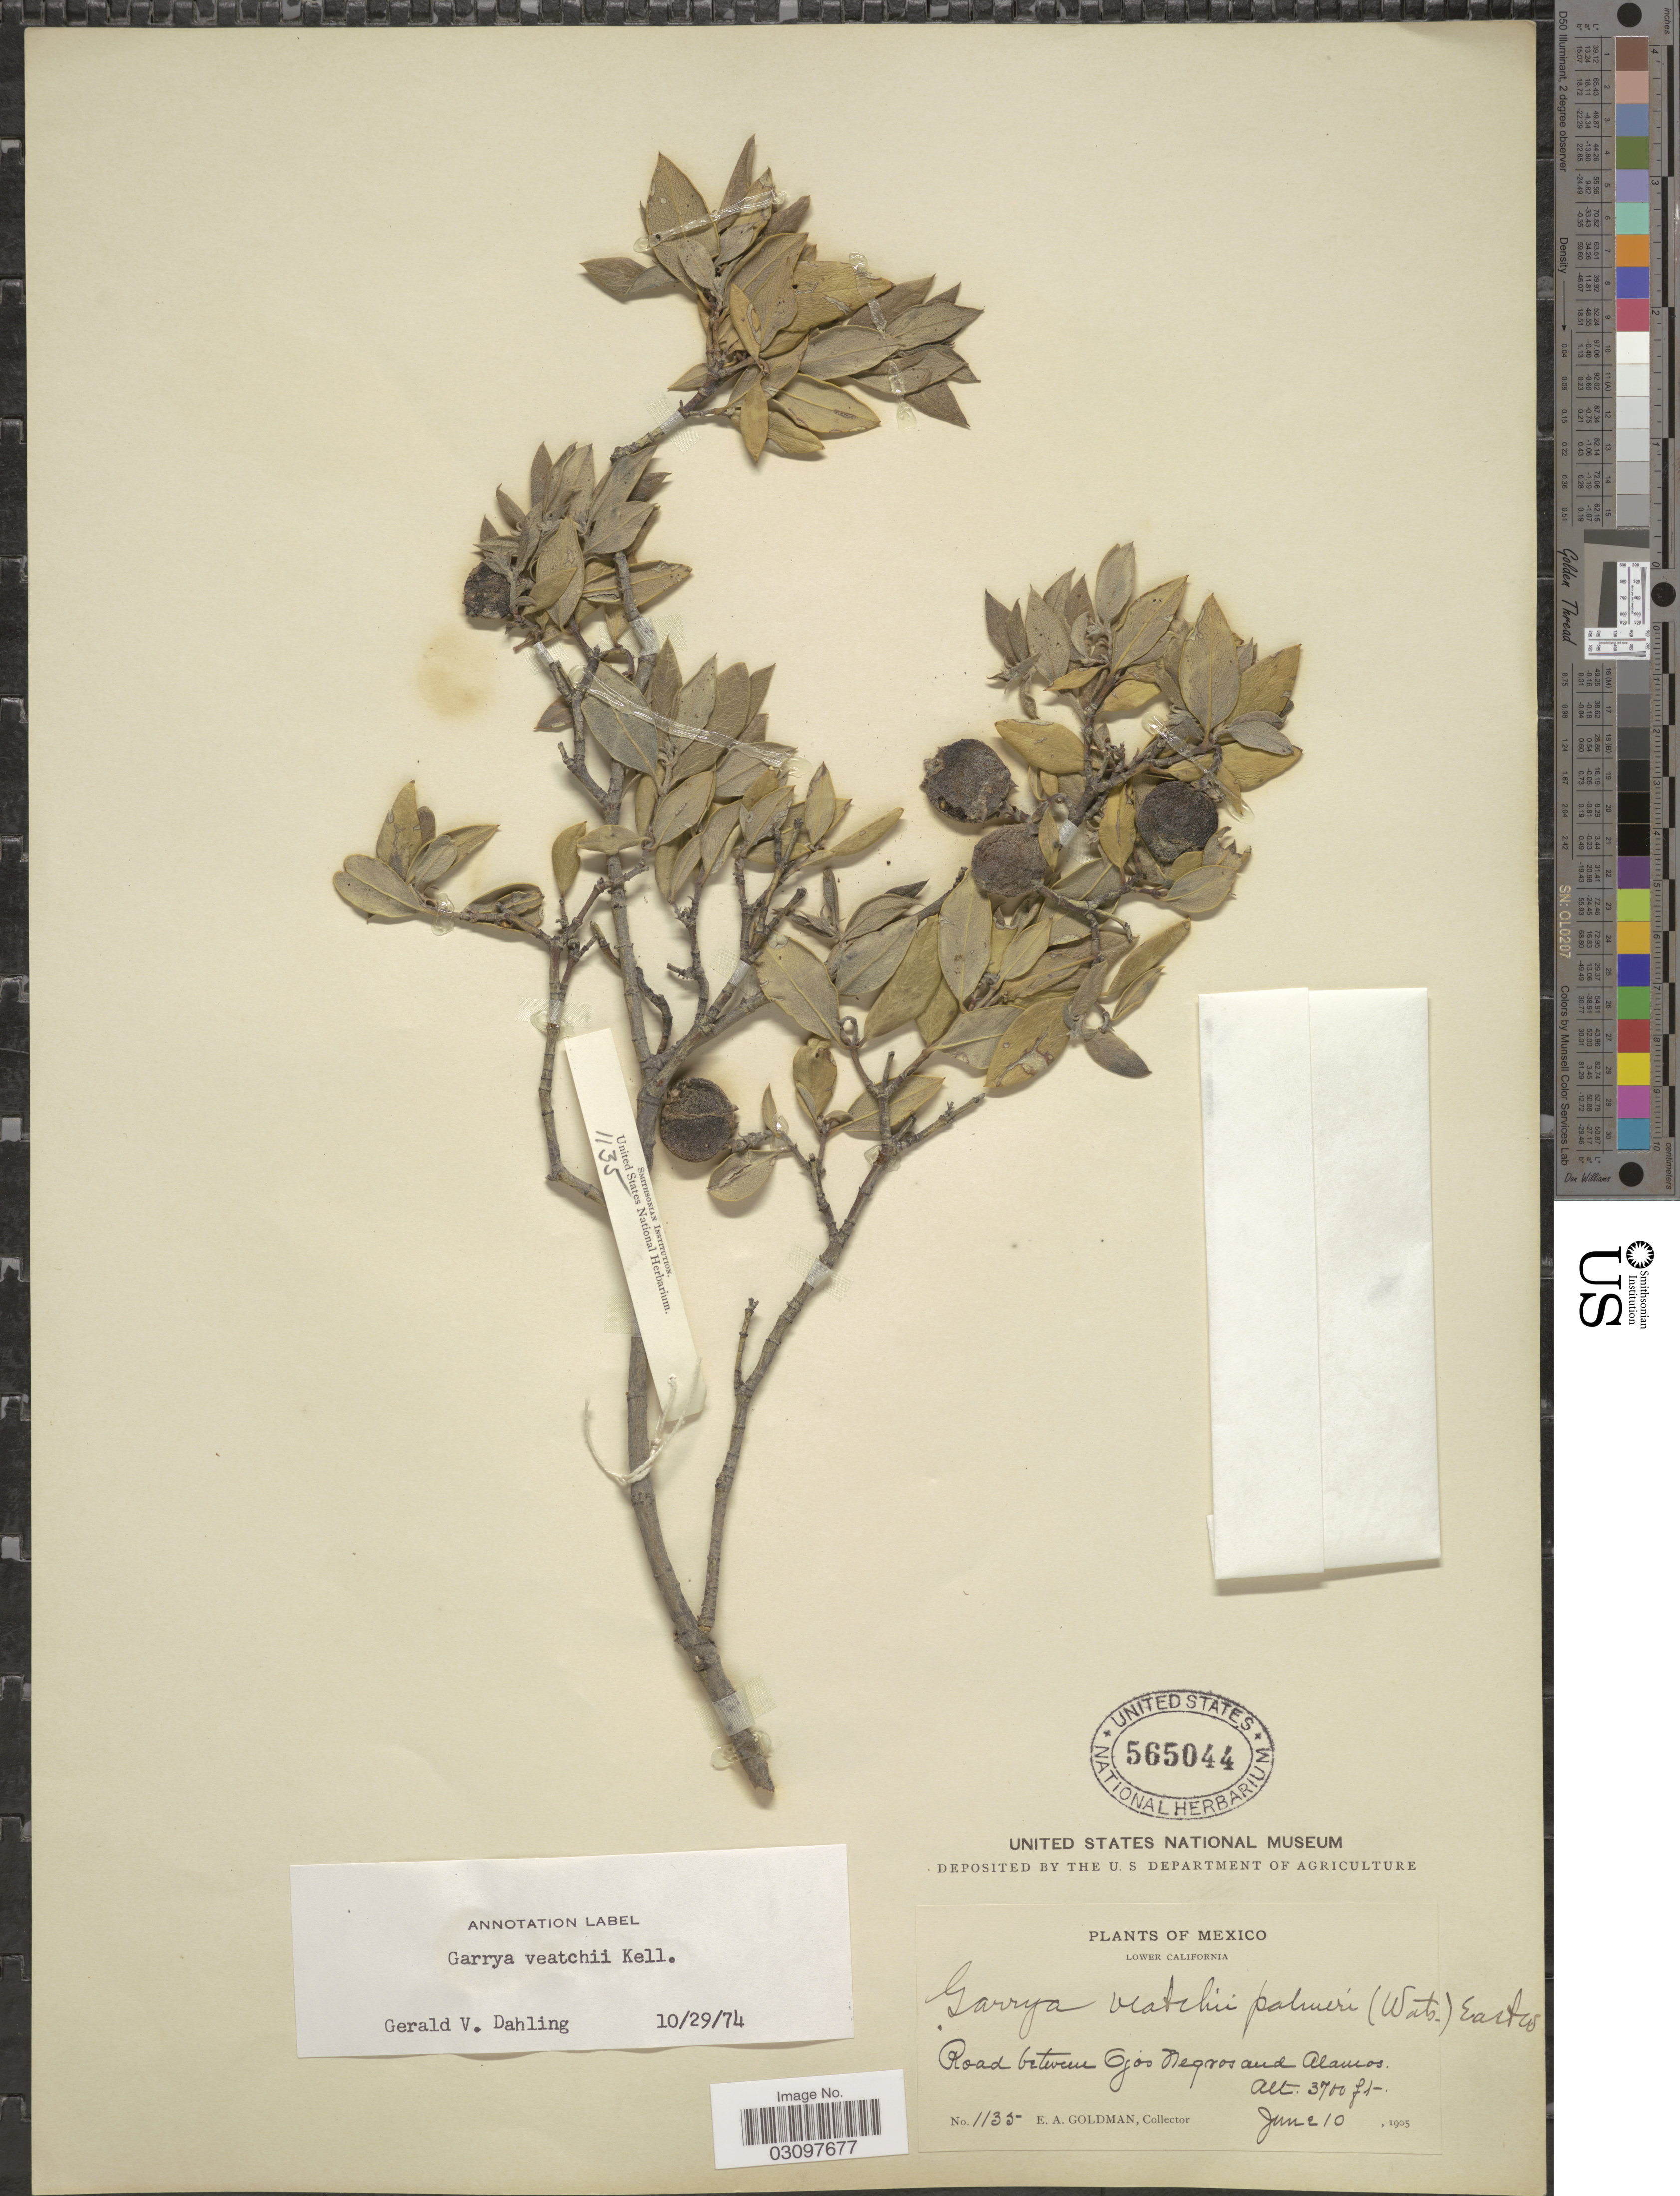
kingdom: Plantae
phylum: Tracheophyta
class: Magnoliopsida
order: Garryales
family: Garryaceae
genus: Garrya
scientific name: Garrya veatchii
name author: Kellogg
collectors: E. A. Goldman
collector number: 1135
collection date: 1905-06-10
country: Mexico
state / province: Baja California Norte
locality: Lower California. Road between Ojos Negros and Alamos.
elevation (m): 1128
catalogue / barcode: US 565044